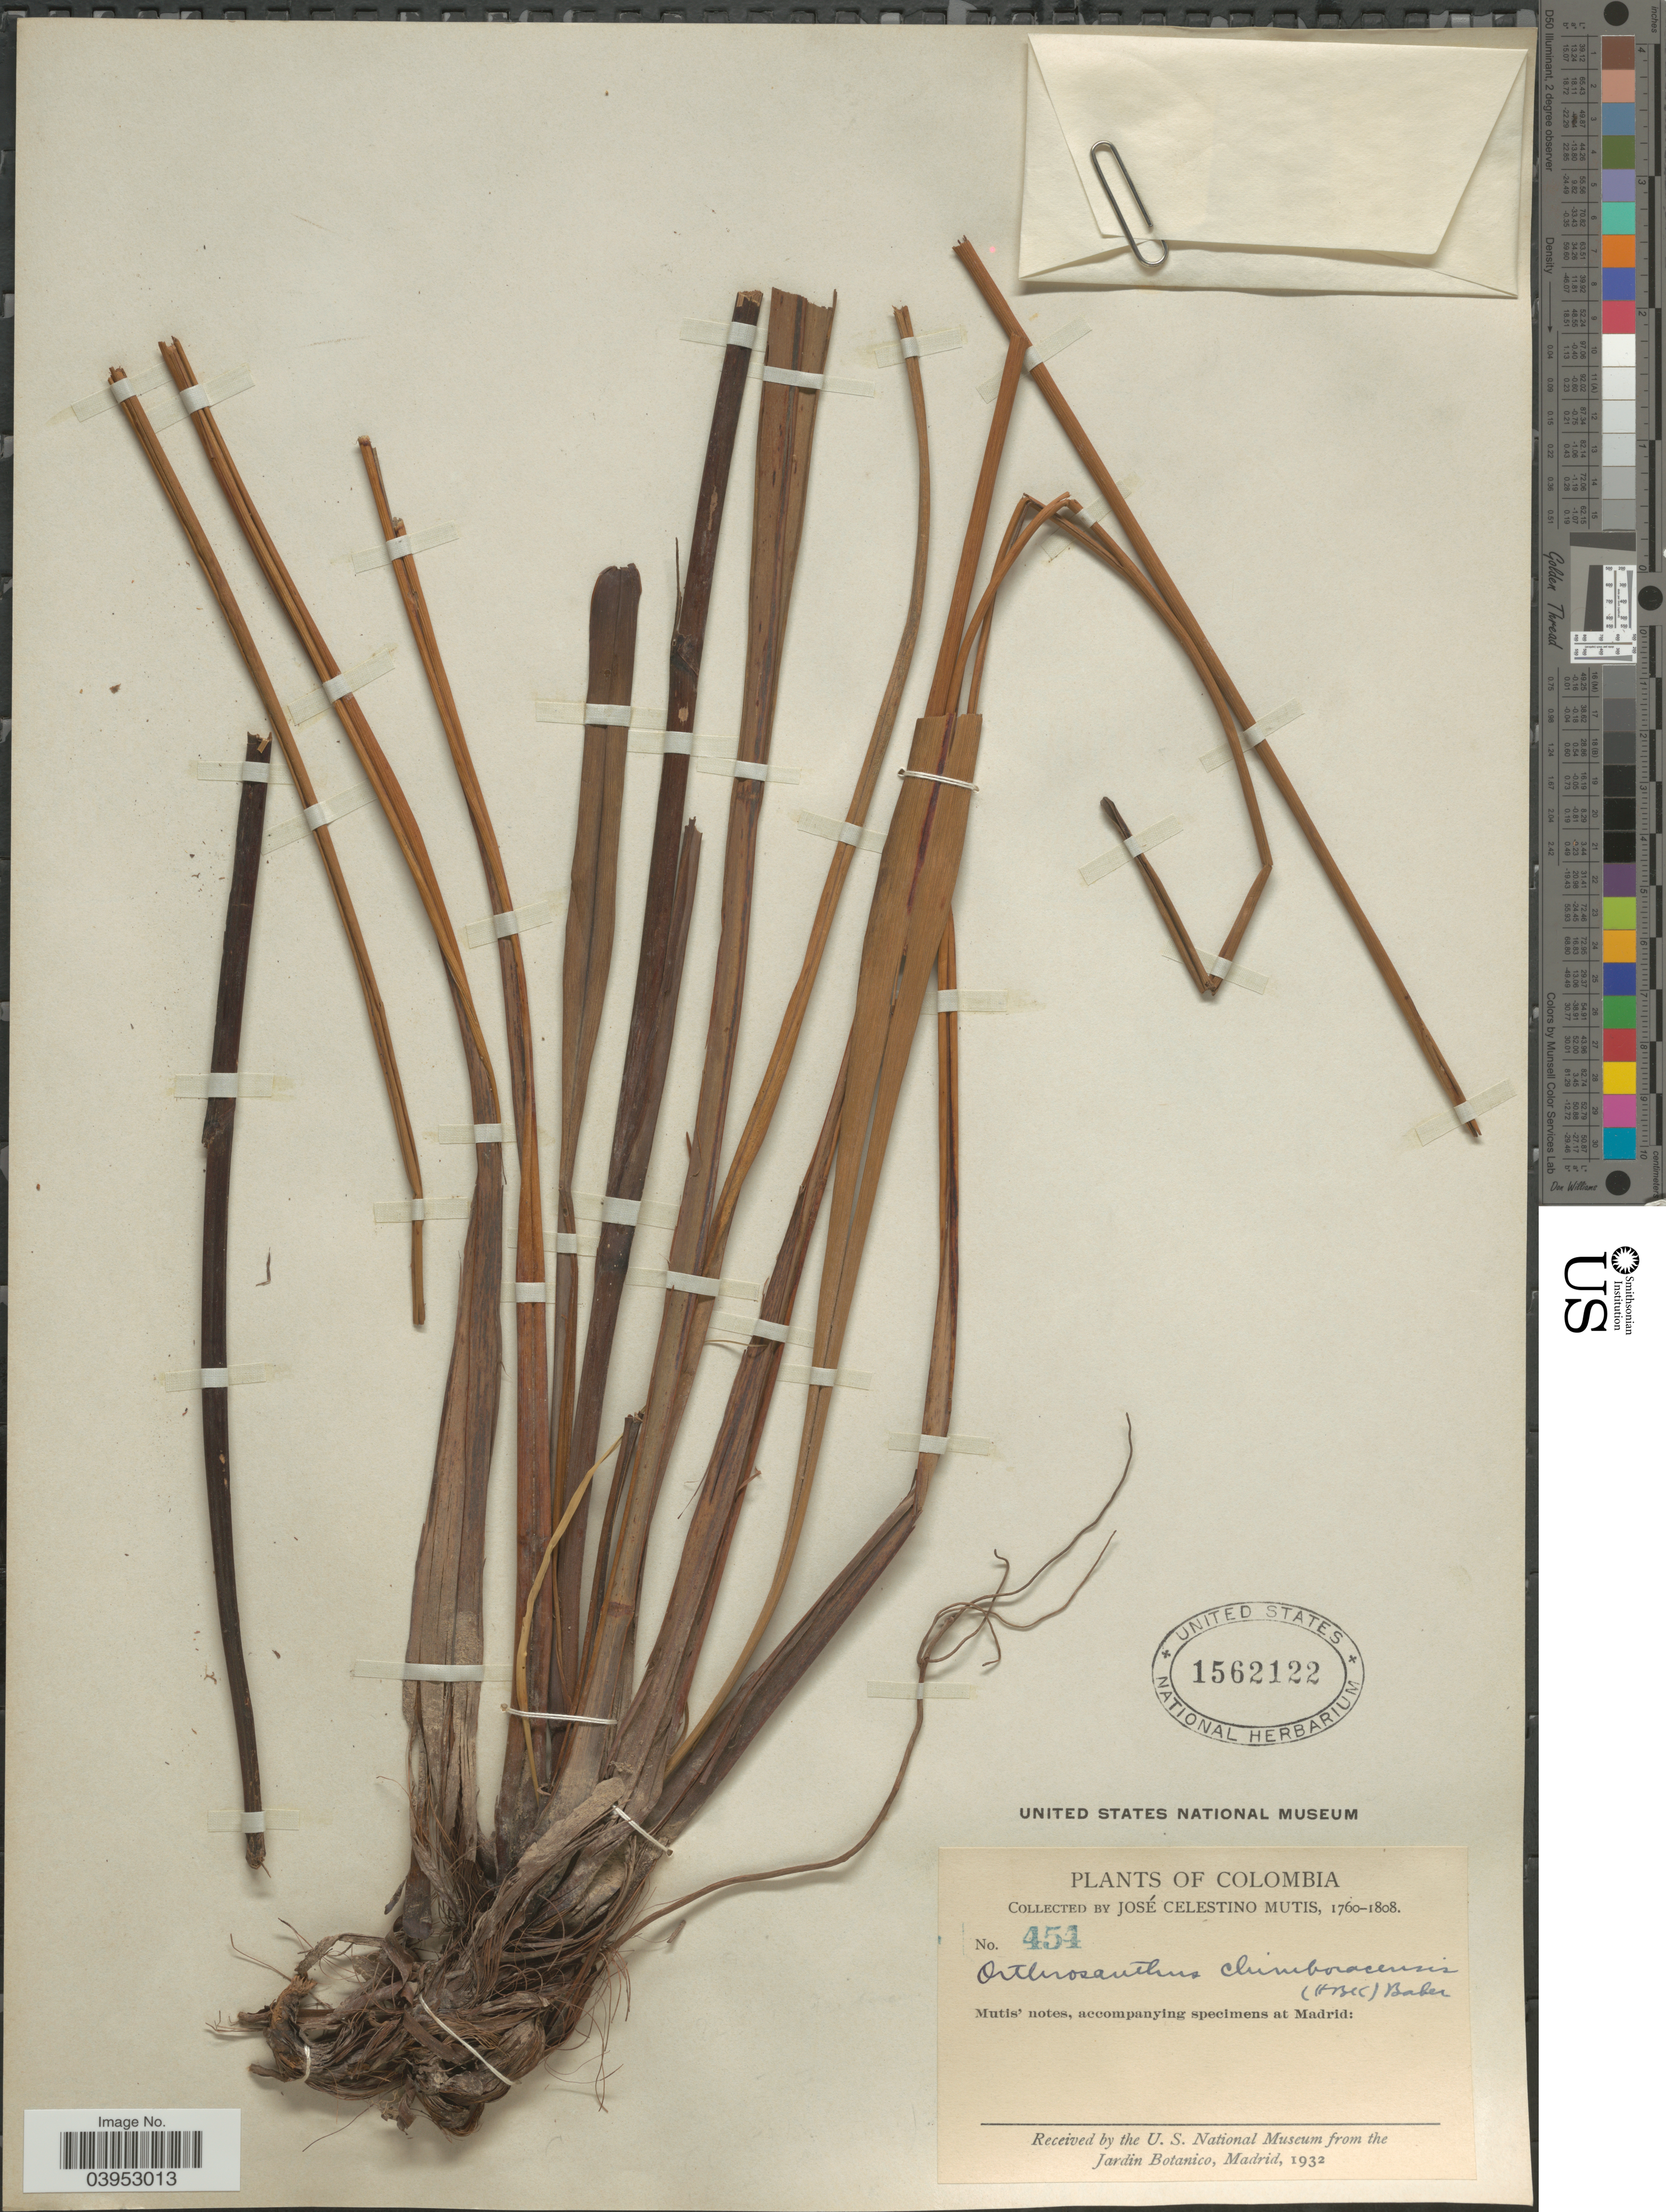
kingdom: Plantae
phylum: Tracheophyta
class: Liliopsida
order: Asparagales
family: Iridaceae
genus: Orthrosanthus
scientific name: Orthrosanthus chimboracensis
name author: (Kunth) Baker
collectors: J. C. B. Mutis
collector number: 454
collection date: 1760/1808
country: Colombia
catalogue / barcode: US 1562122